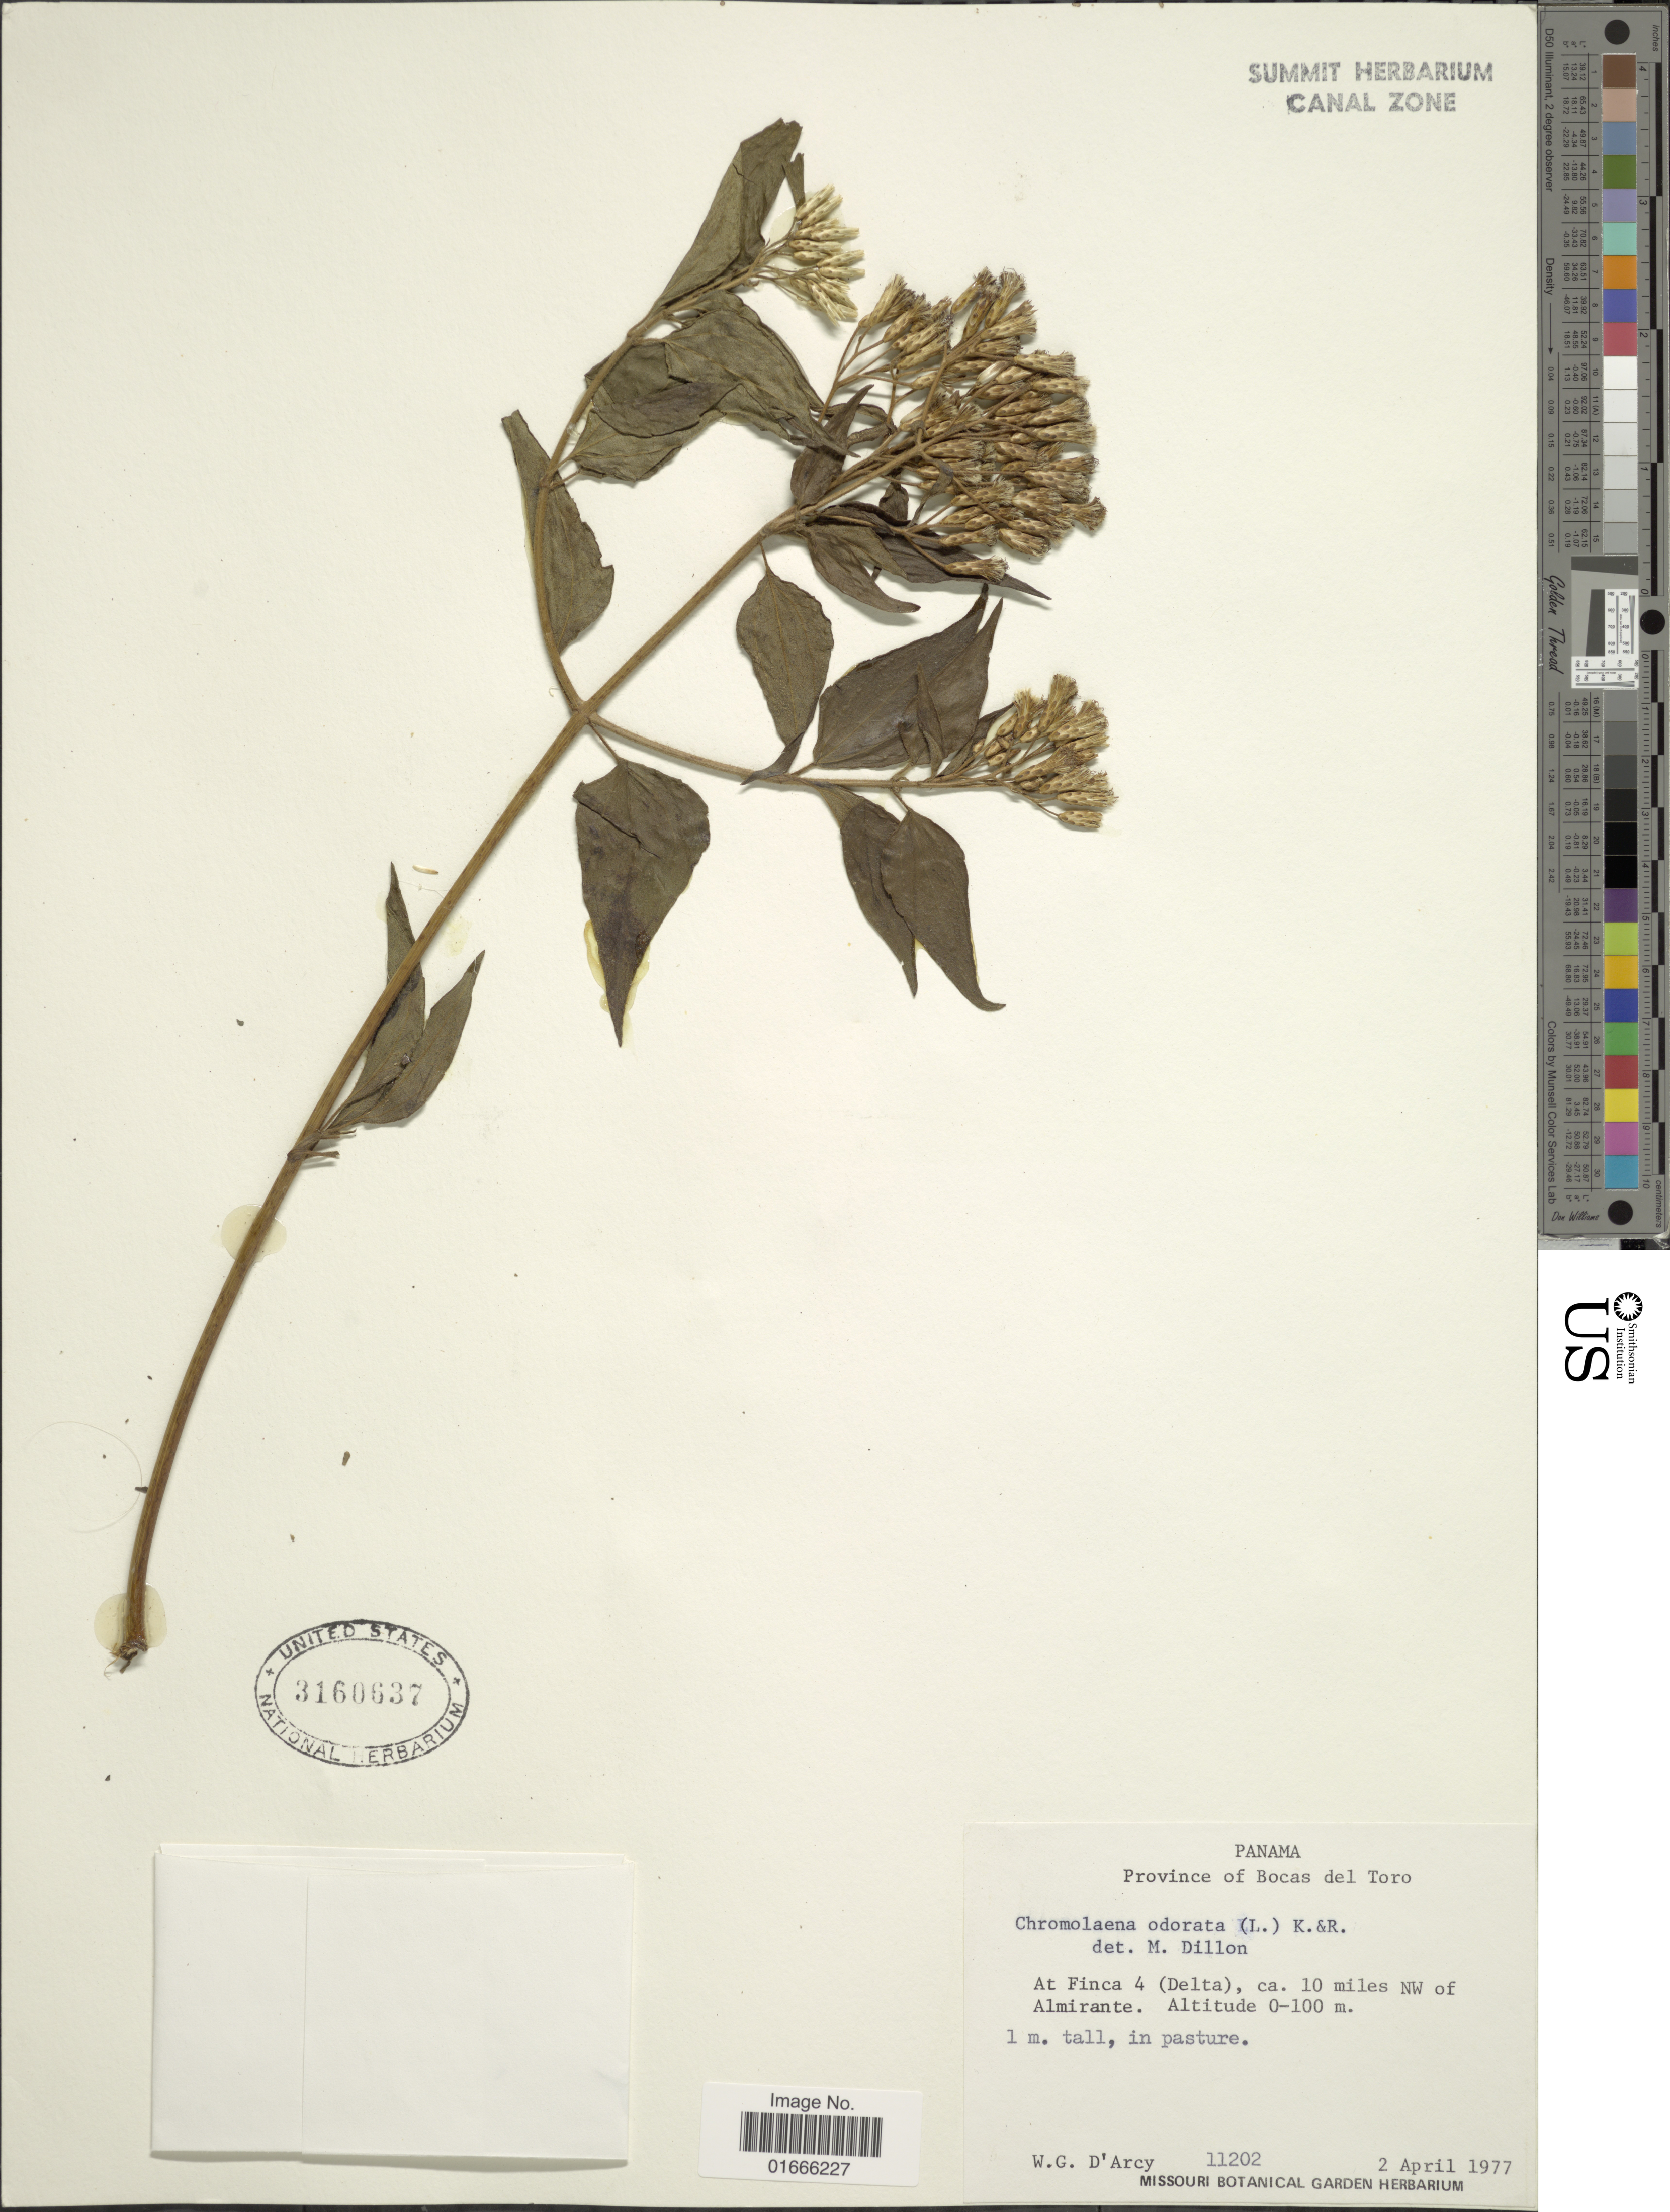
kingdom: Plantae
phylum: Tracheophyta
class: Magnoliopsida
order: Asterales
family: Asteraceae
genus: Chromolaena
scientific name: Chromolaena odorata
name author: (L.) R.M. King & H. Rob.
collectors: W. G. D'Arcy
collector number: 11202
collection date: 1977-04-02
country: Panama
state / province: Bocas del Toro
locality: At Finca, 4 ( Delta ), ca 10 miles NW of Almirante.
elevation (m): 0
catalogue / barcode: US 3160637